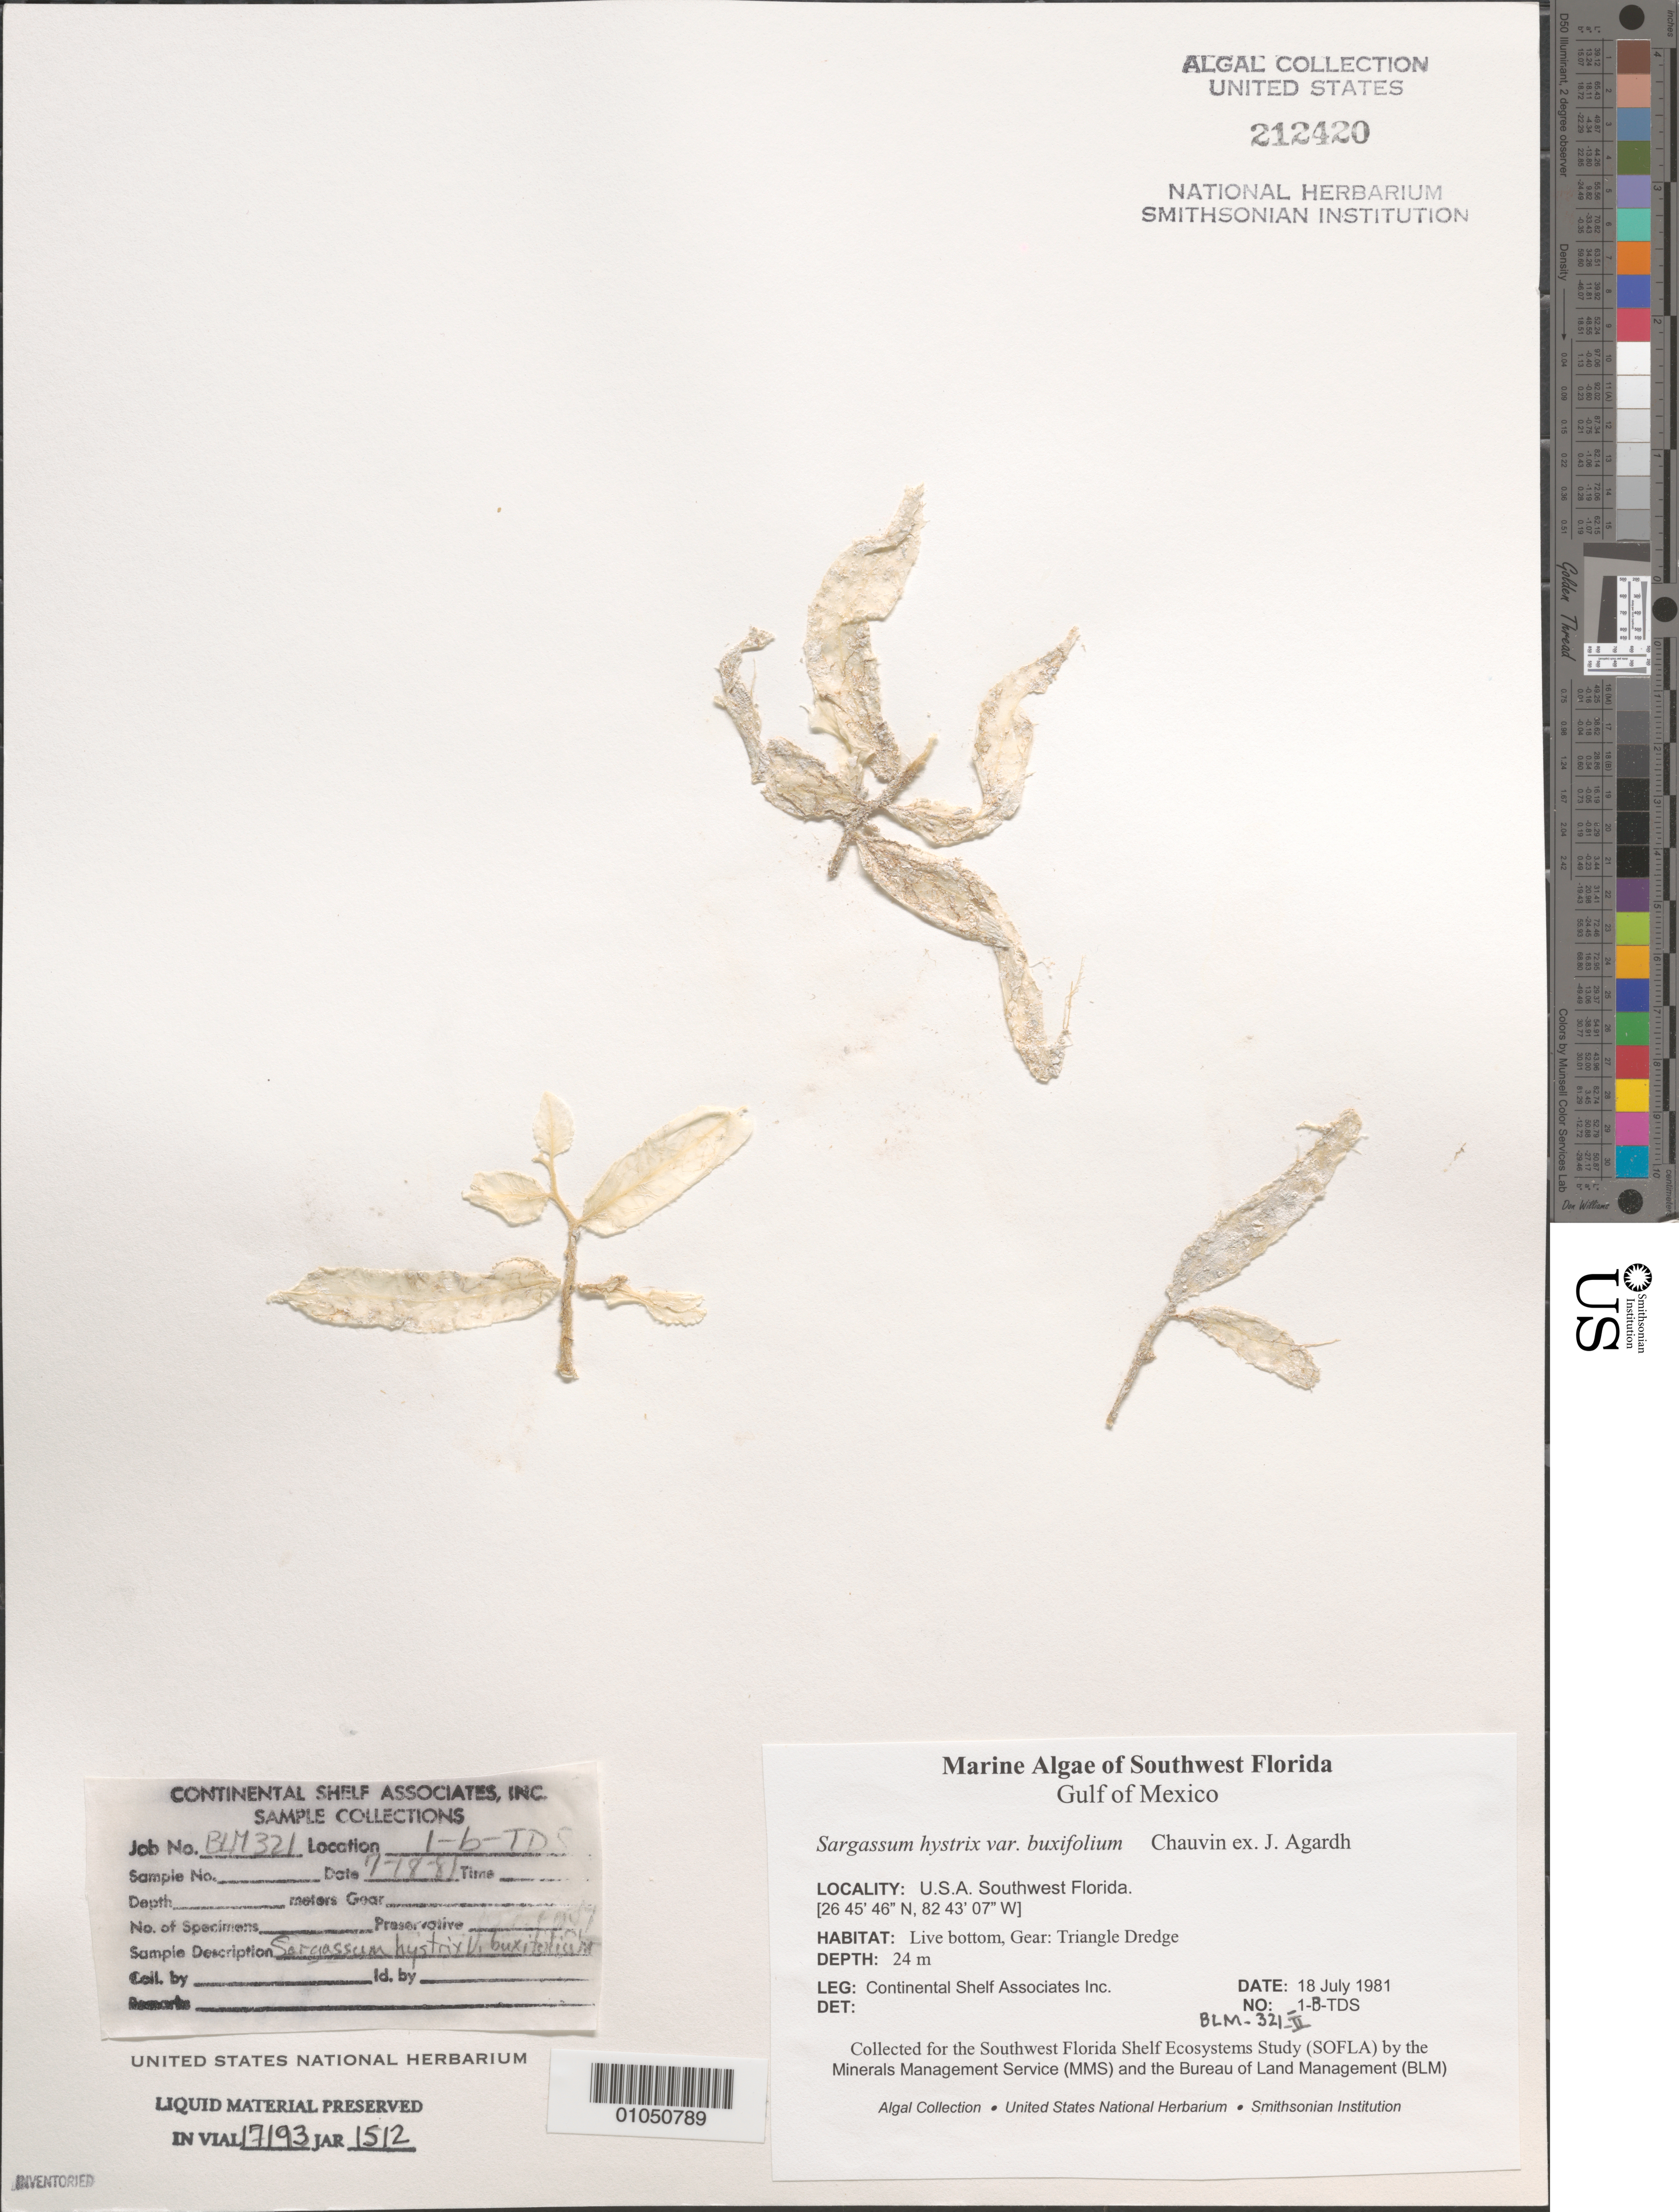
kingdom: Chromista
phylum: Ochrophyta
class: Phaeophyceae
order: Fucales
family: Sargassaceae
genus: Sargassum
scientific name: Sargassum hystrix var. buxifolium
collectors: Continental Shelf Associates for the MMS/BLM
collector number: BLM-321-II-1-B-TDS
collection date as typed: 18 Jul 1981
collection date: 1981-07-18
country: United States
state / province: Florida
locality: Gulf of Mexico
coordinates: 26 45'46"N, 82 43'07"W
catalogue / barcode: US 212420